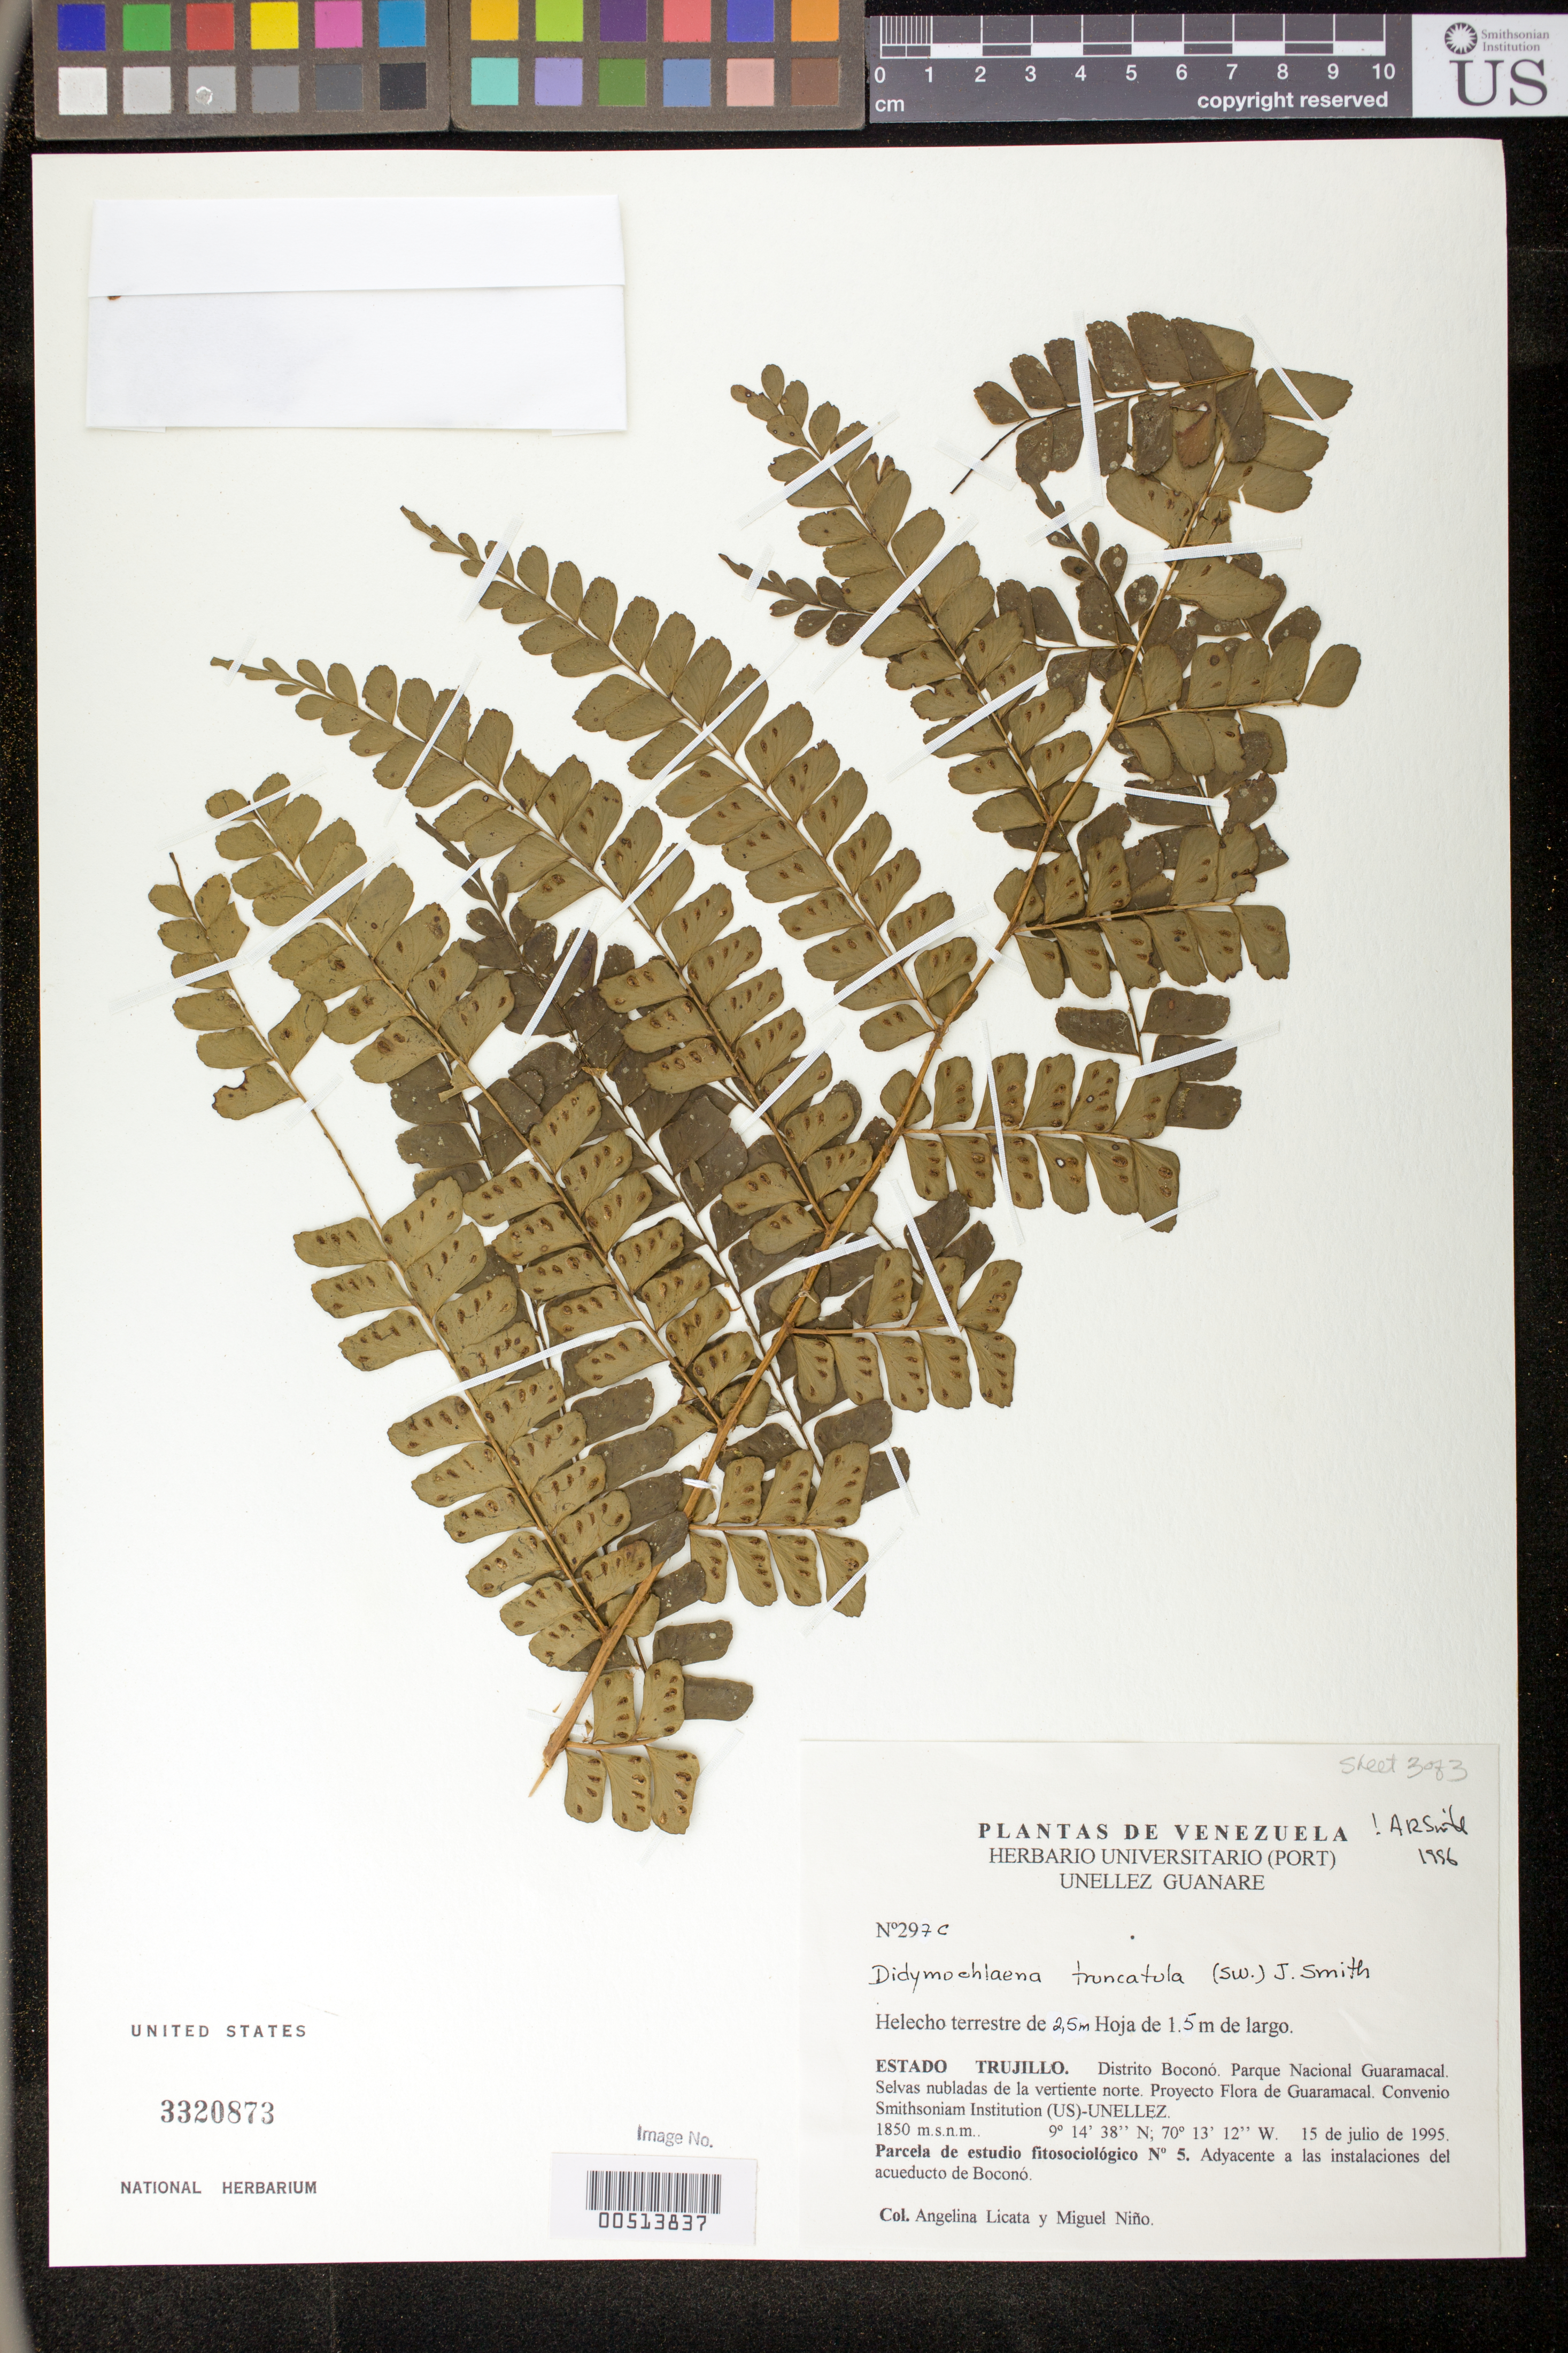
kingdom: Plantae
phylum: Tracheophyta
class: Polypodiopsida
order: Polypodiales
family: Didymochlaenaceae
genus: Didymochlaena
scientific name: Didymochlaena truncatula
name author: (Sw.) J. Sm.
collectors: A. Licata & S. M. Niño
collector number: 297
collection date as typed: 15 Jul 1995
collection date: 1995-07-15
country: Venezuela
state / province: Trujillo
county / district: Boconó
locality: Parque Nacional Guaramacal, vertiente N, adyacente a las instalaciones del acueducto de Boconó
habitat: Selvas nubladas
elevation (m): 1850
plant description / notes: PORT, UC, US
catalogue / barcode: US 3320873